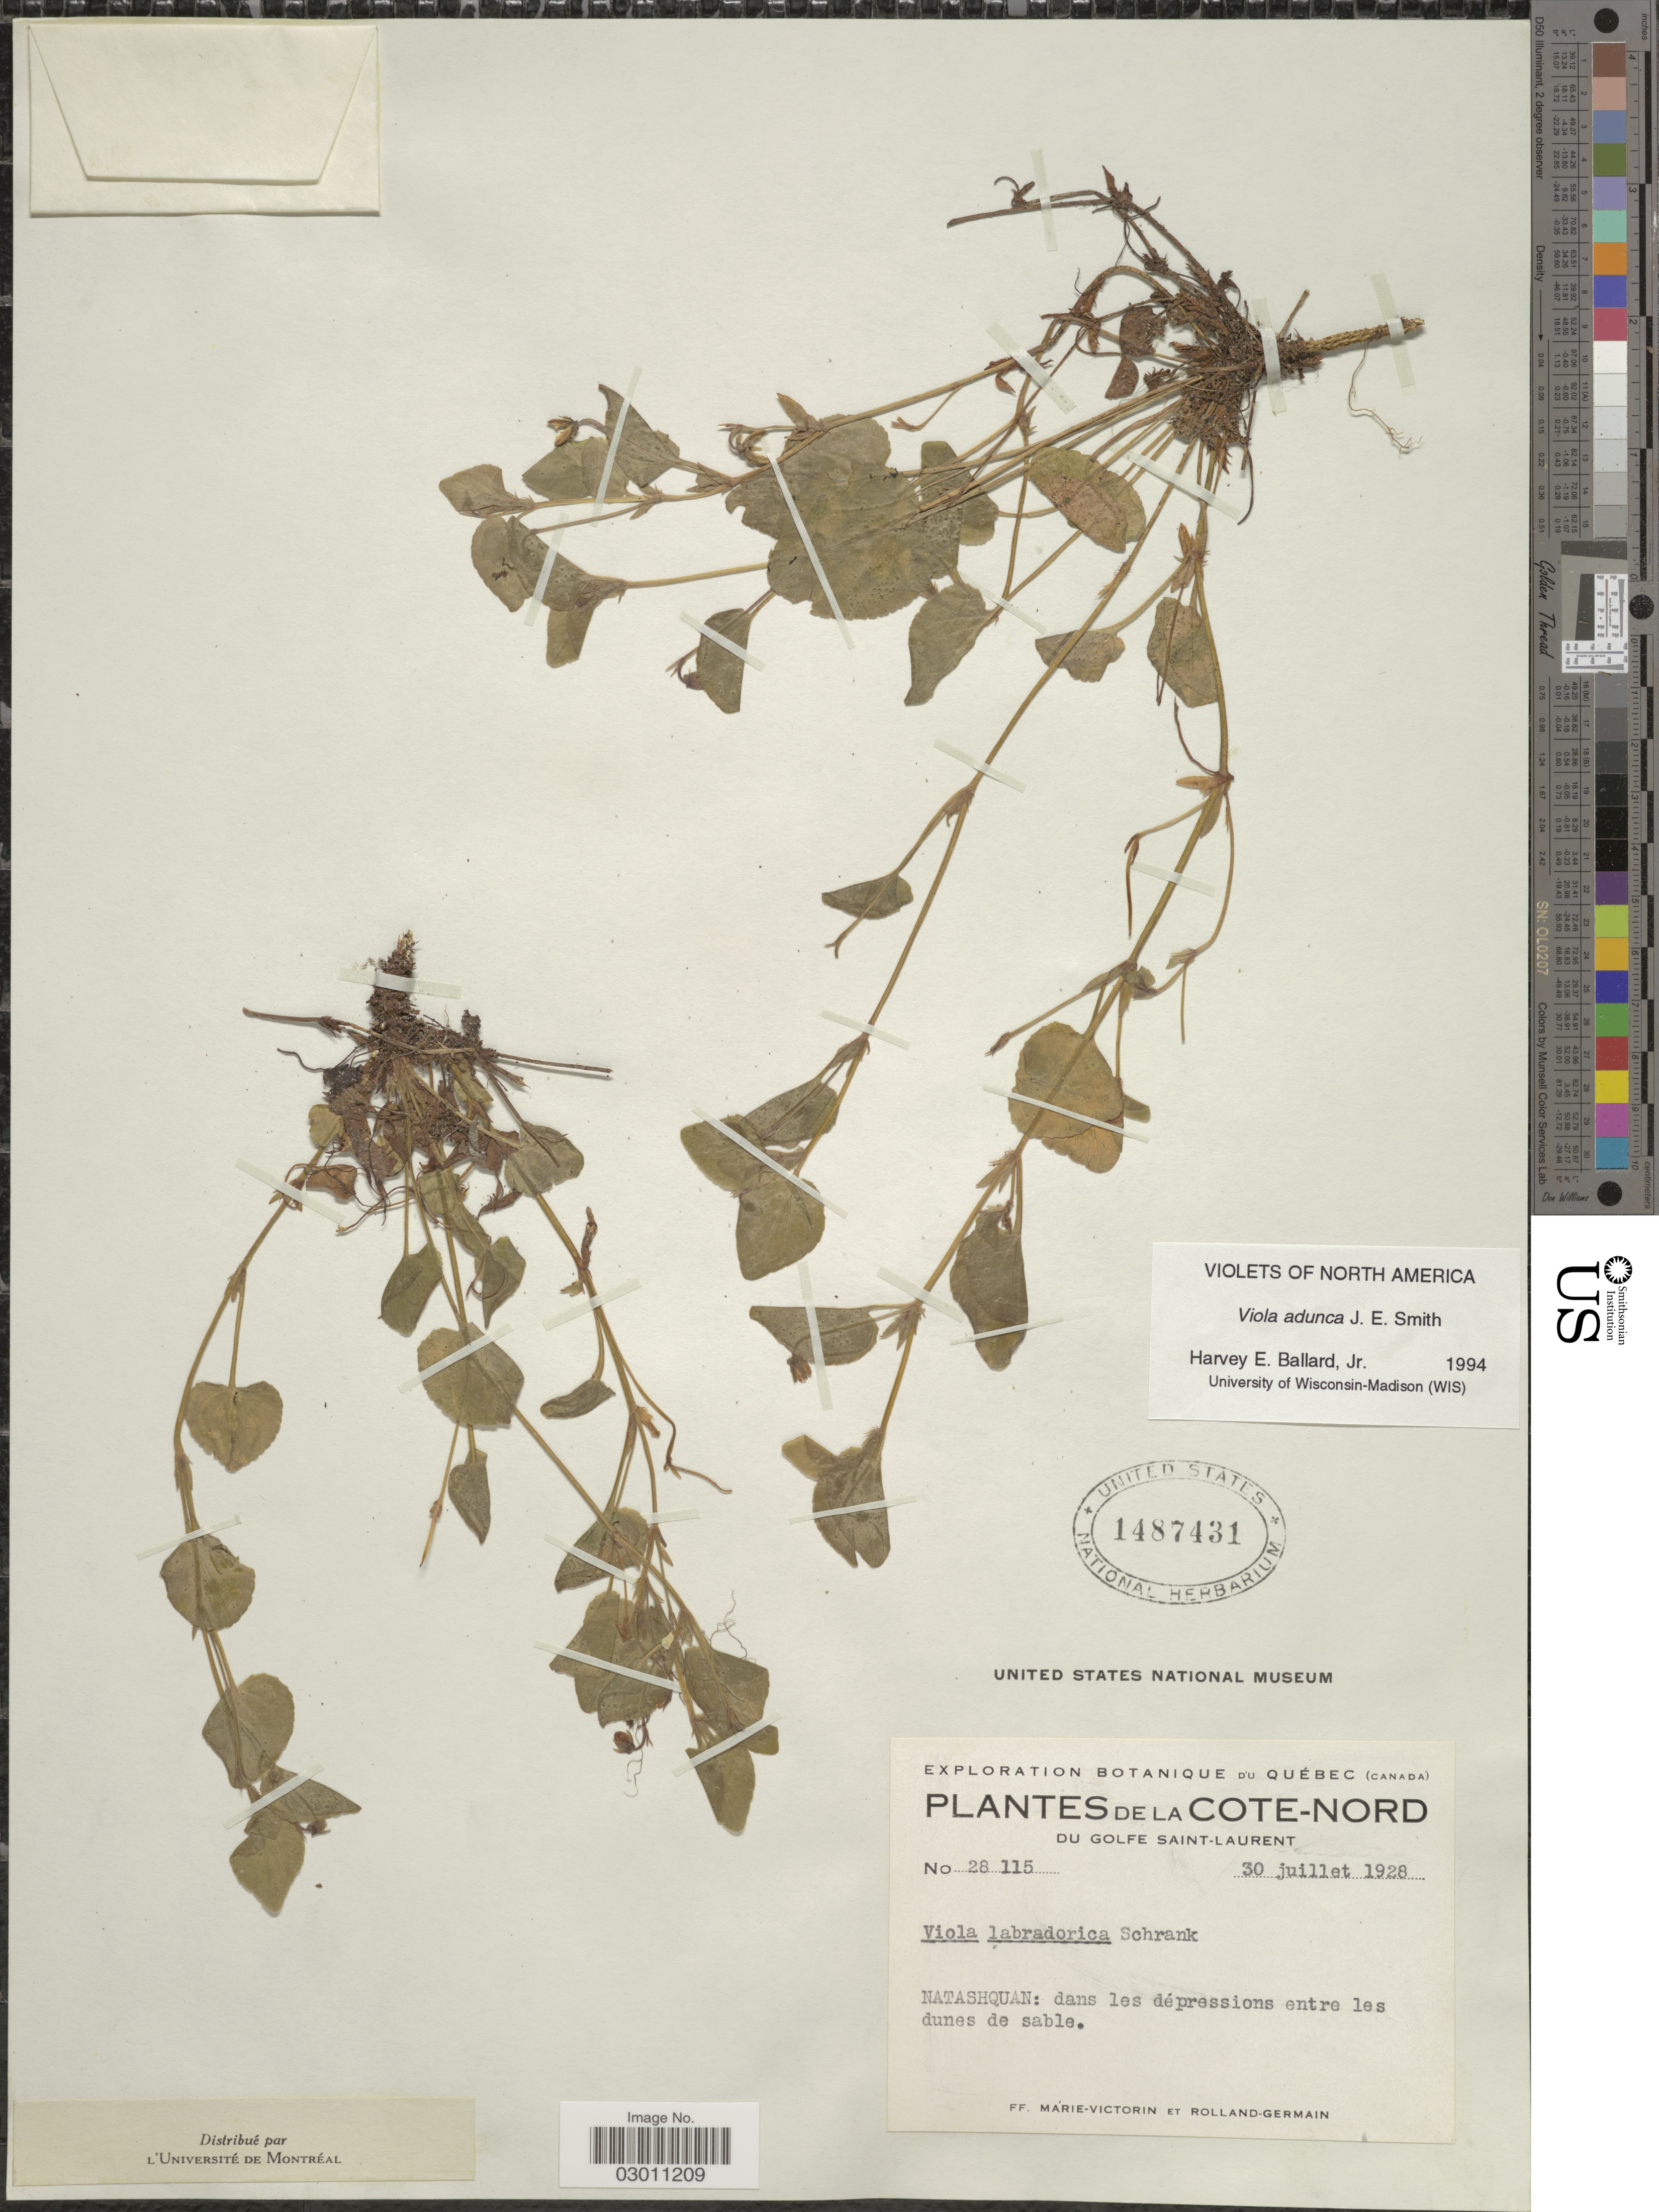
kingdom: Plantae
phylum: Tracheophyta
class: Magnoliopsida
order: Malpighiales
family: Violaceae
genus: Viola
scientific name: Viola adunca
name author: Sm.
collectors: F. Marie-Victorin & Rolland-Germain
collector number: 28115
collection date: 1928-07-30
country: Canada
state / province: Quebec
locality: La Cote-Nord du Golfe Saint-Laurent. Natashquan: dans les dépressions entre les dunes de sable.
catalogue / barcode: US 1487431